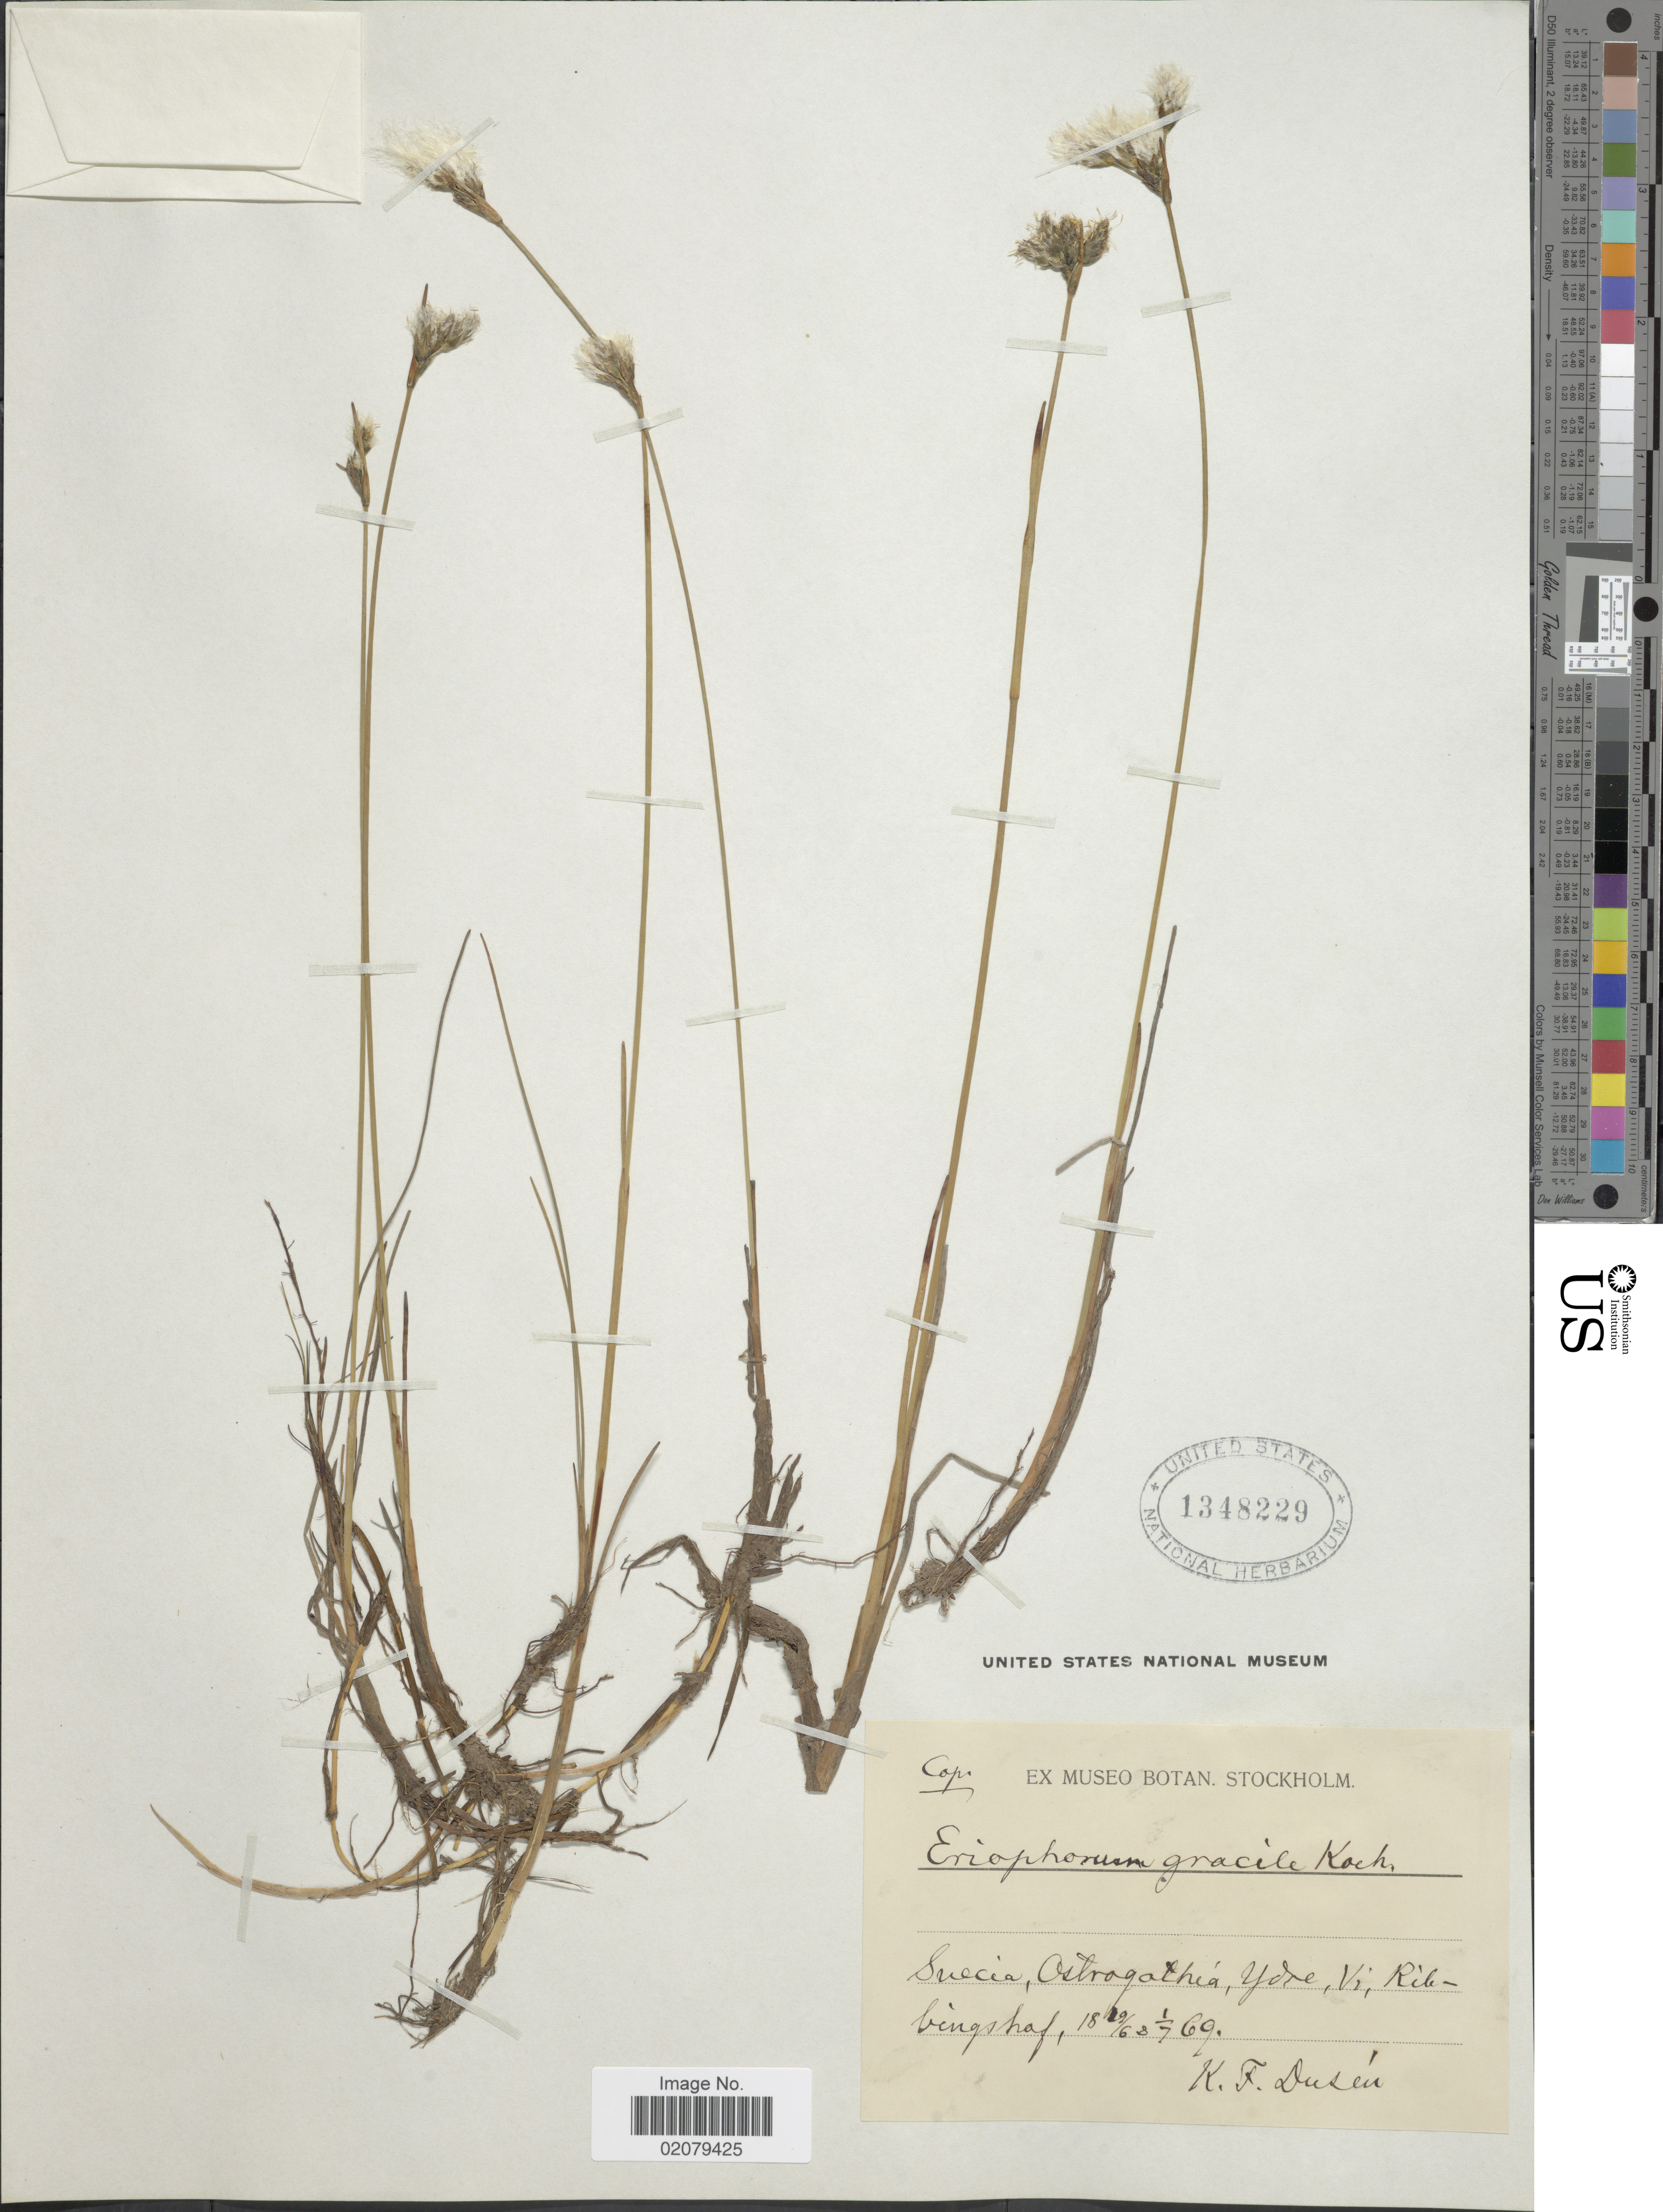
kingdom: Plantae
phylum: Tracheophyta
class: Liliopsida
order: Poales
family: Cyperaceae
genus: Eriophorum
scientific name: Eriophorum gracile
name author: W.D.J. Koch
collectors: K. Dusén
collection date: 1869-06-19/1969-07-01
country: Sweden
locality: Suecia, Ostrogothia, Ydre, Vi, Ribingshaf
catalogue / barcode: US 1348229